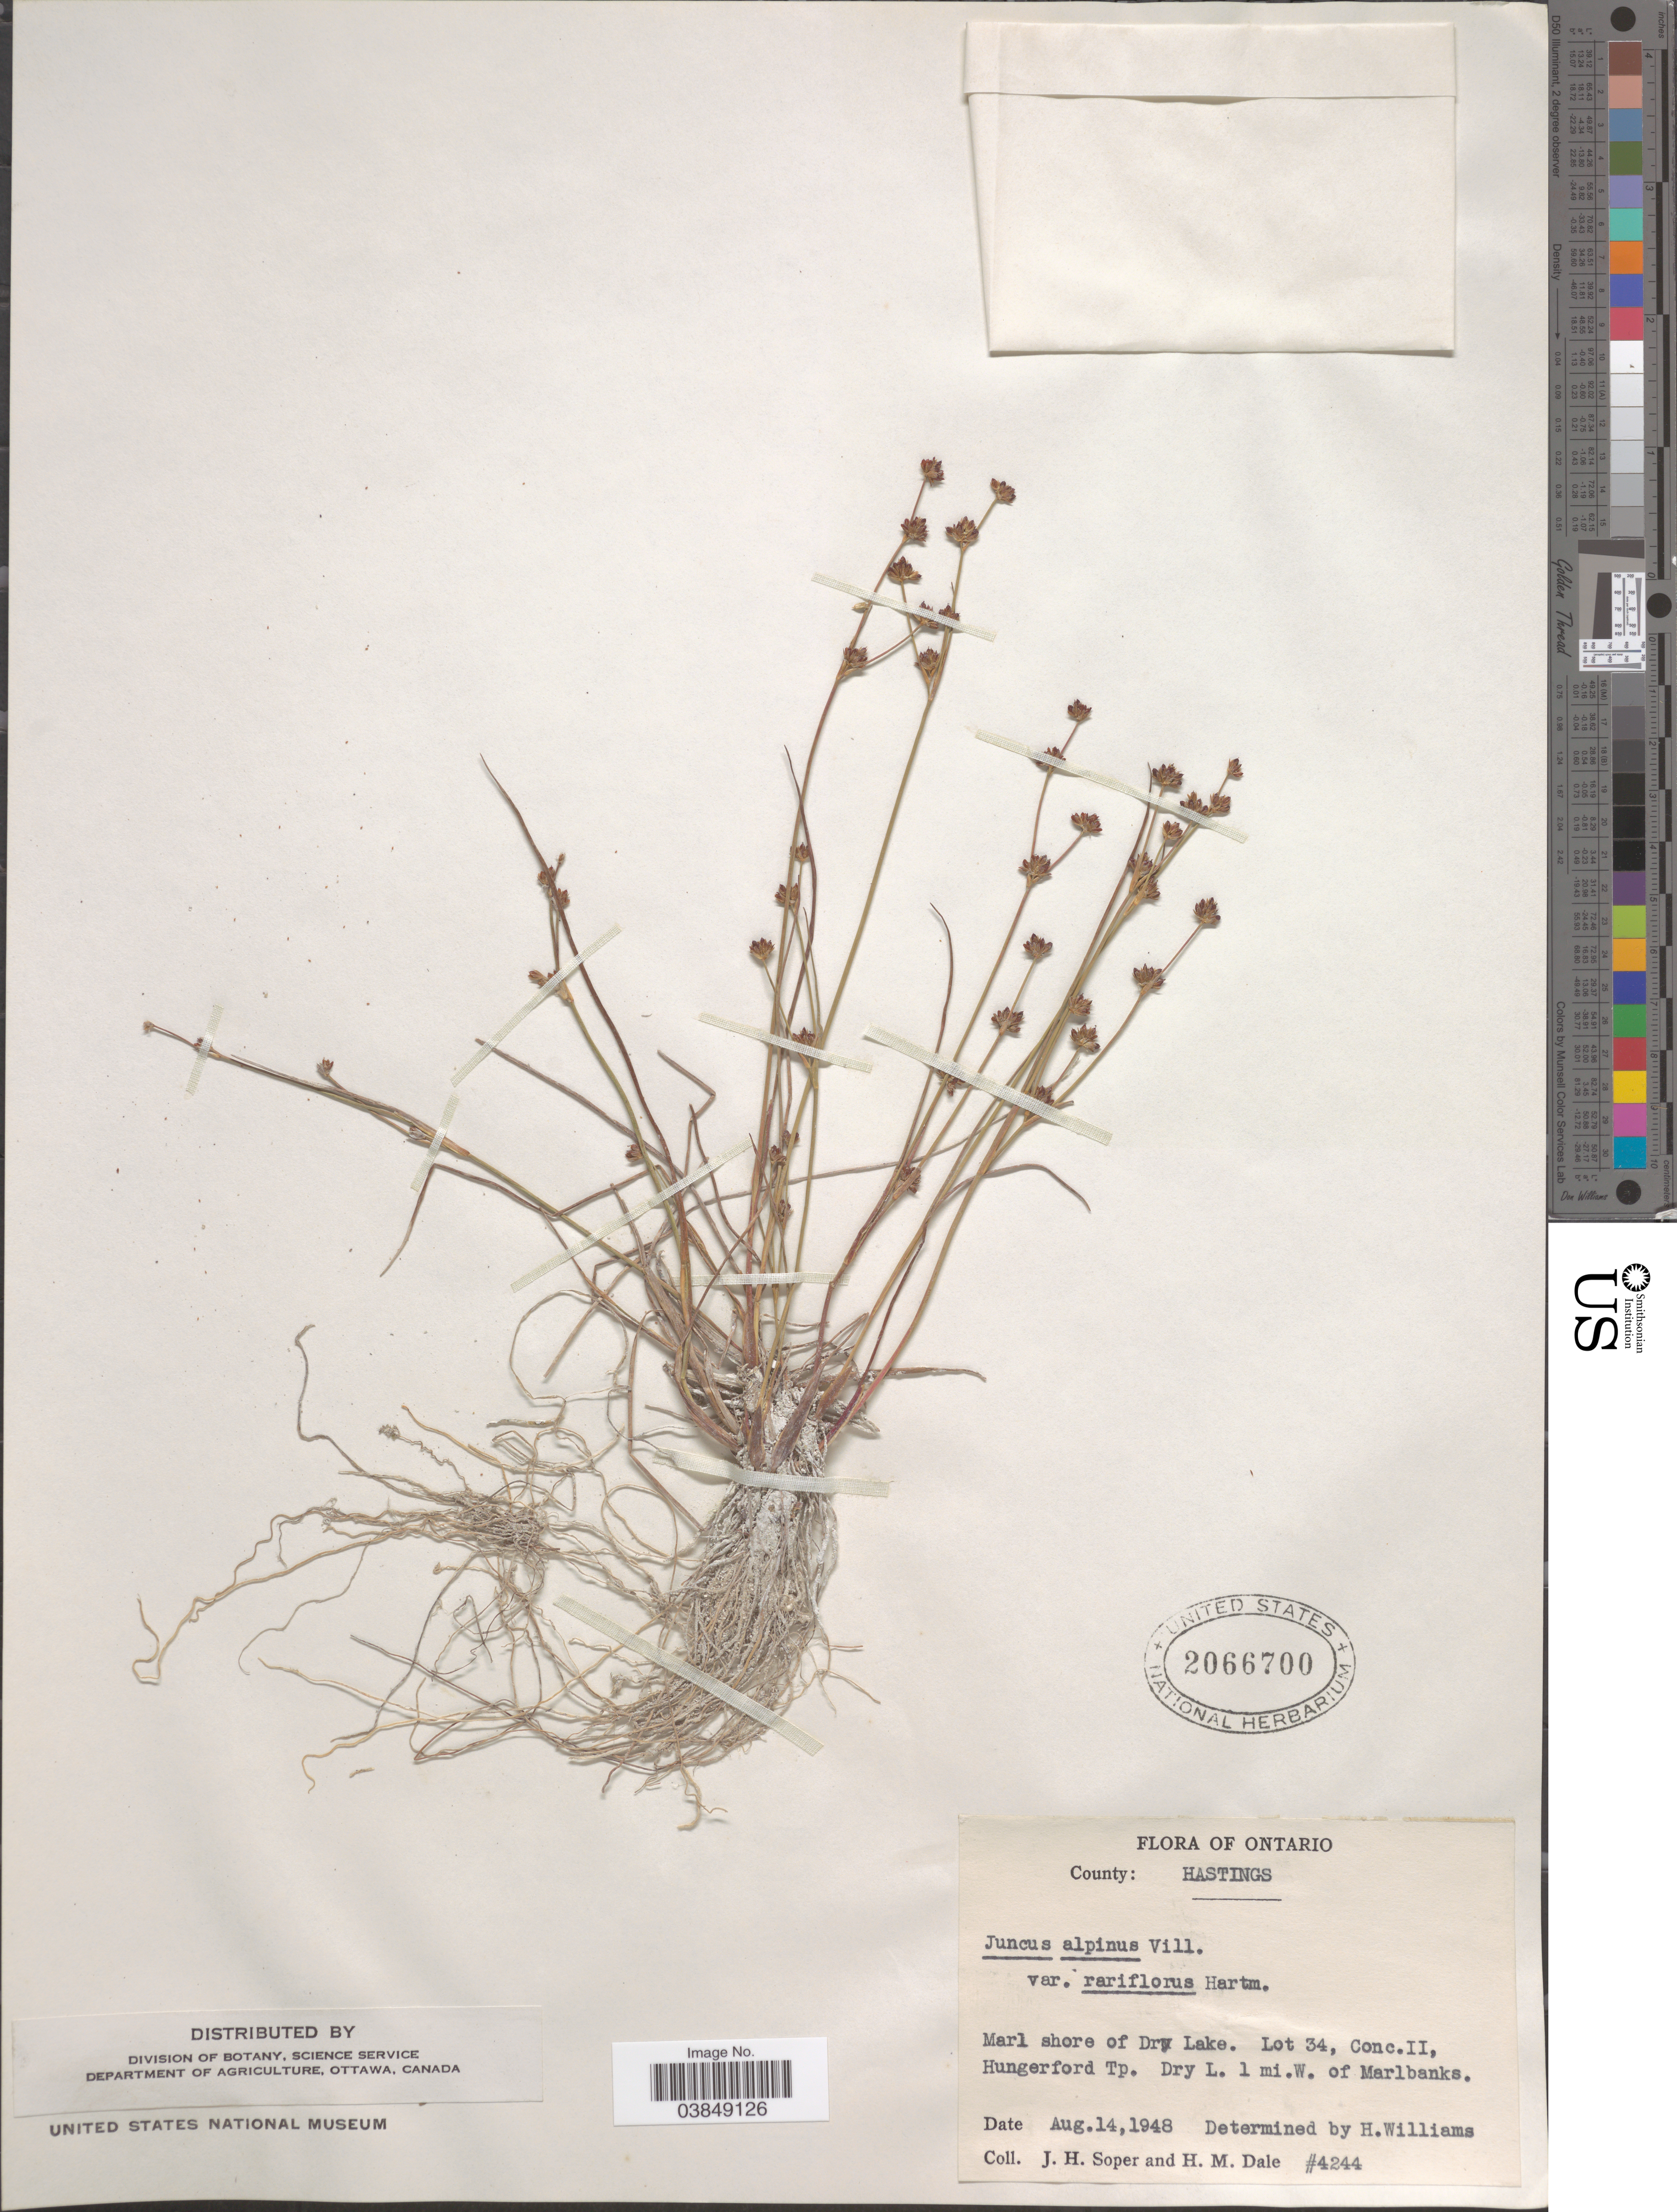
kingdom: Plantae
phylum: Tracheophyta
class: Liliopsida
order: Poales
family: Juncaceae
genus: Juncus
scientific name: Juncus alpinus var. rariflorus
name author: (Hartm.) Hartm.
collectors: J. H. Soper & H. M. Dale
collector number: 4244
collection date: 1948-08-14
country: Canada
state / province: Ontario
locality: County: Hastings. Marl shore of Dry Lake. Lot 34, Conc. II, Hungerford Tp. Dry L. 1 mi. W. of Marlbanks.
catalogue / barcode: US 2066700